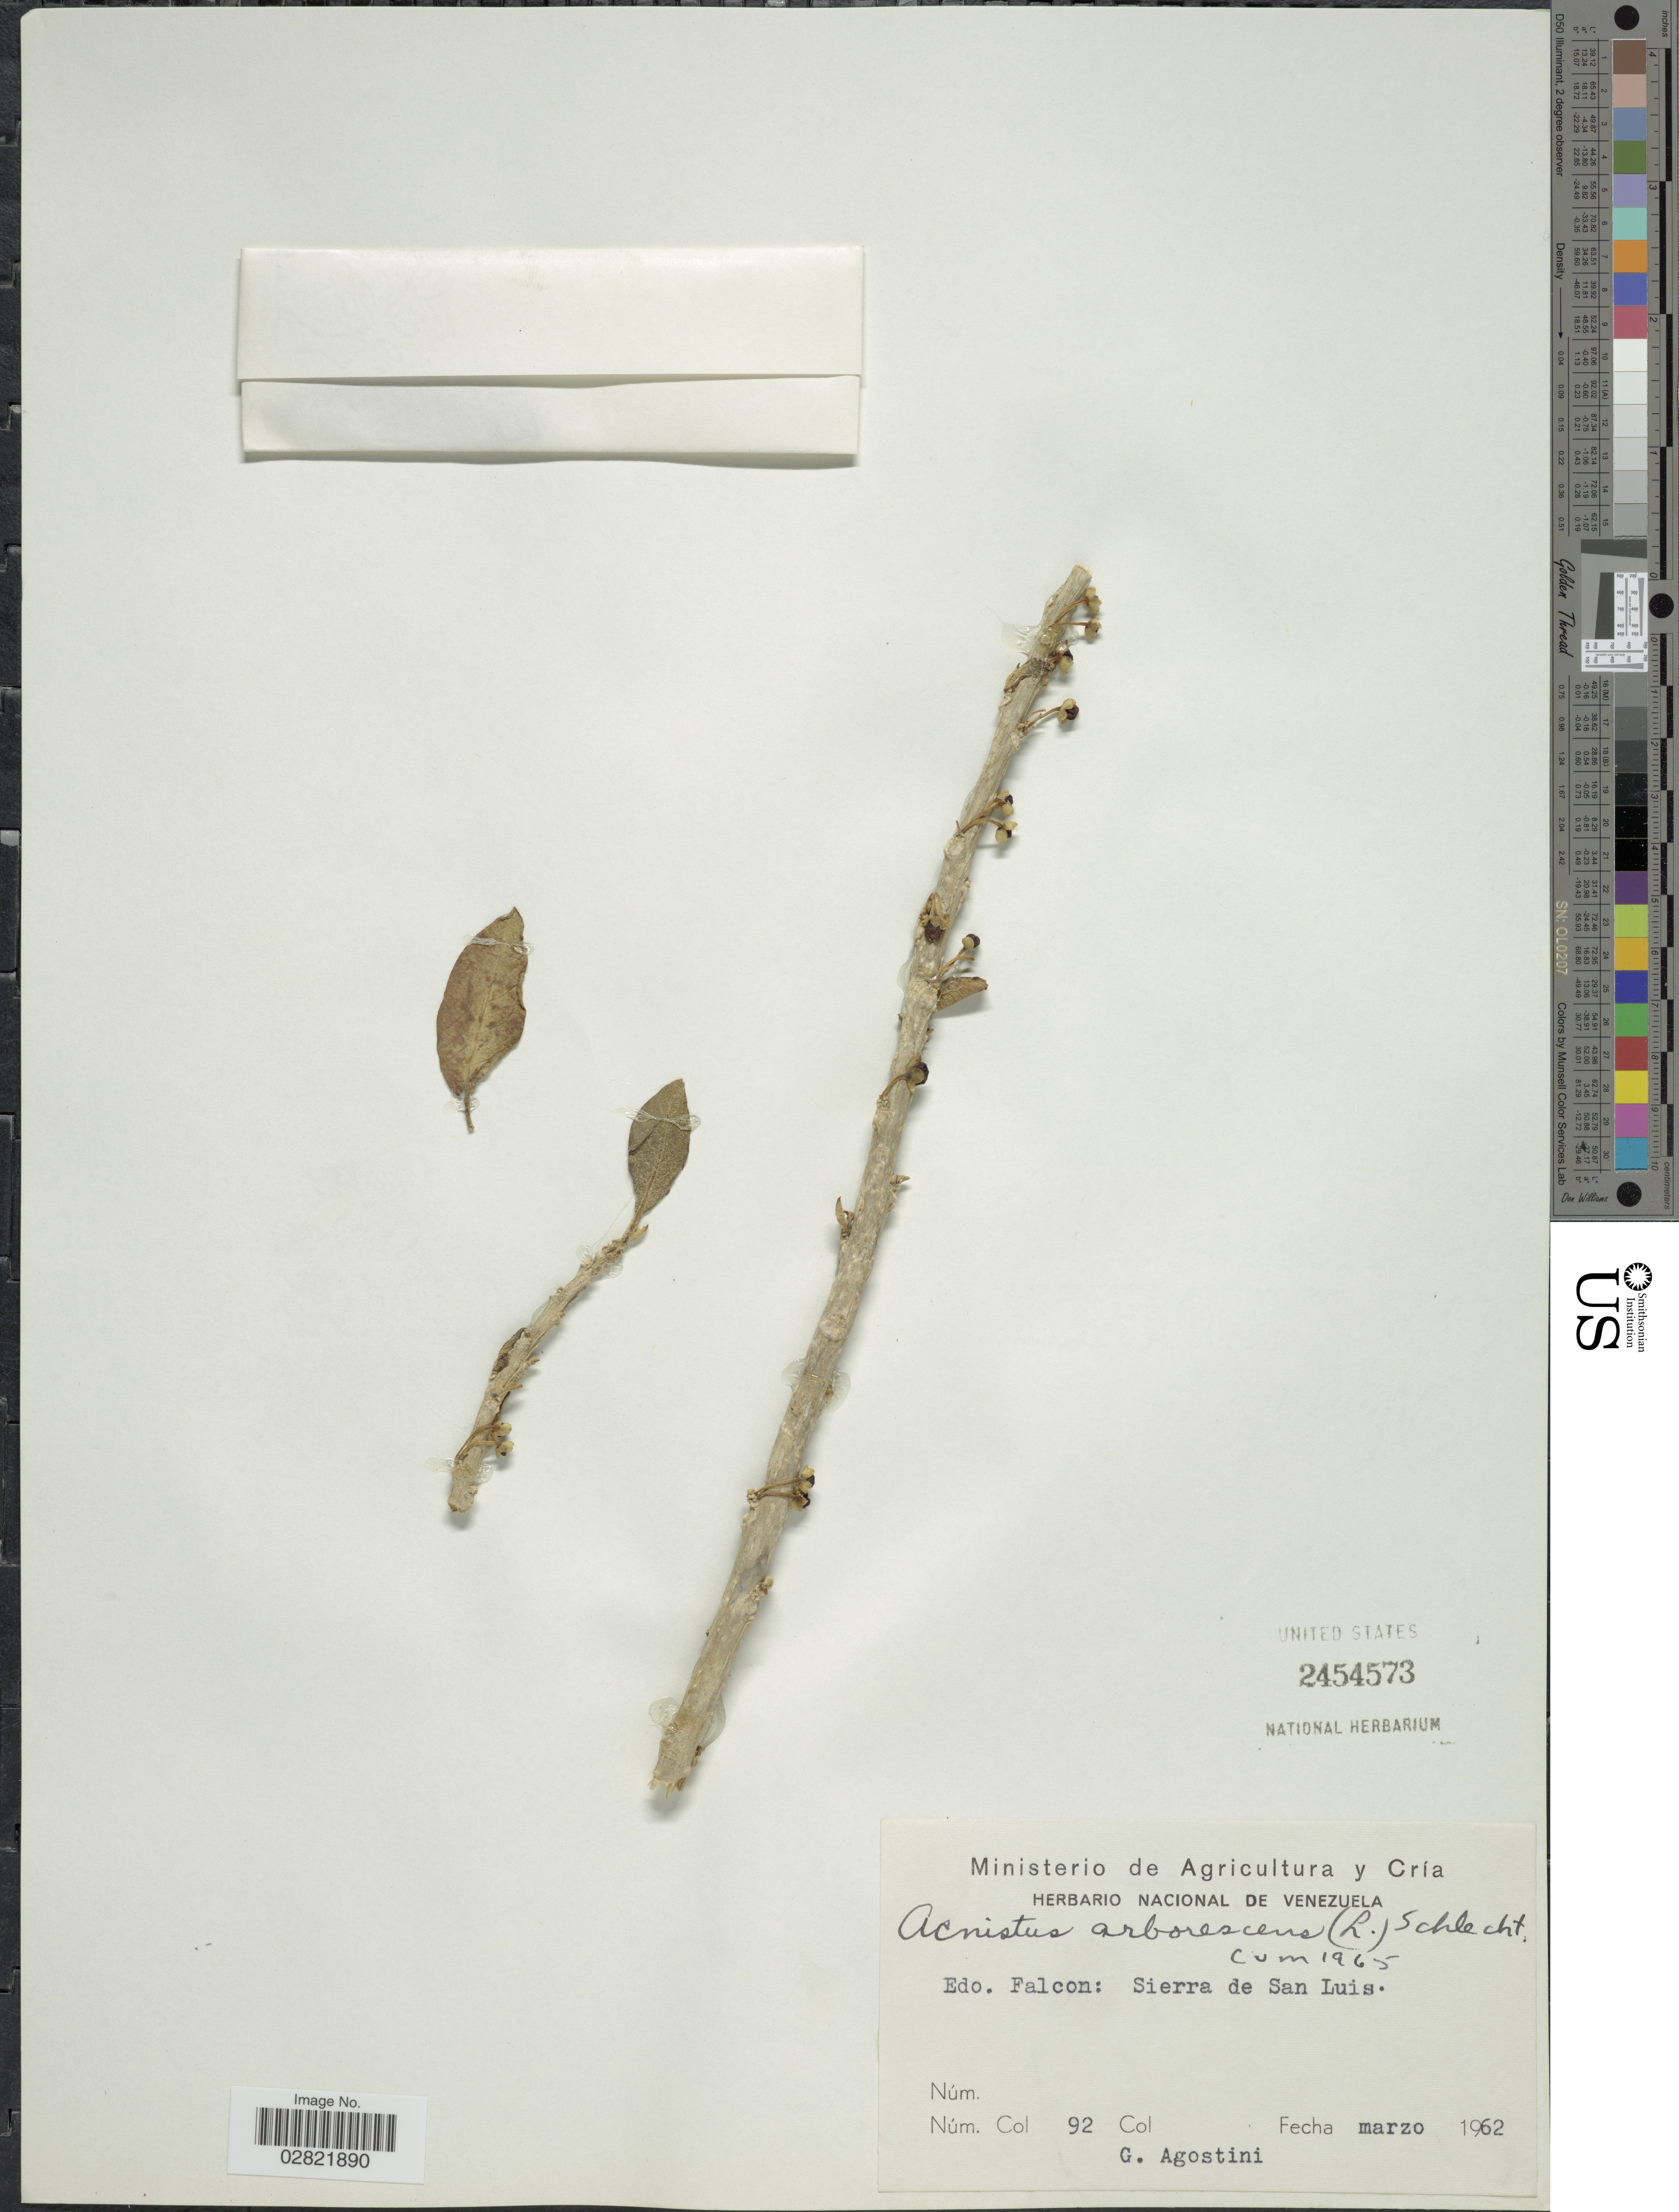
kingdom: Plantae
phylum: Tracheophyta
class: Magnoliopsida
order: Solanales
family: Solanaceae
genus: Acnistus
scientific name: Acnistus arborescens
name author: (L.) Schltdl.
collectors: G. Agostini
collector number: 92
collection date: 1962-03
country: Venezuela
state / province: Falcón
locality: Sierra de San Luis.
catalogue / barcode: US 2454573